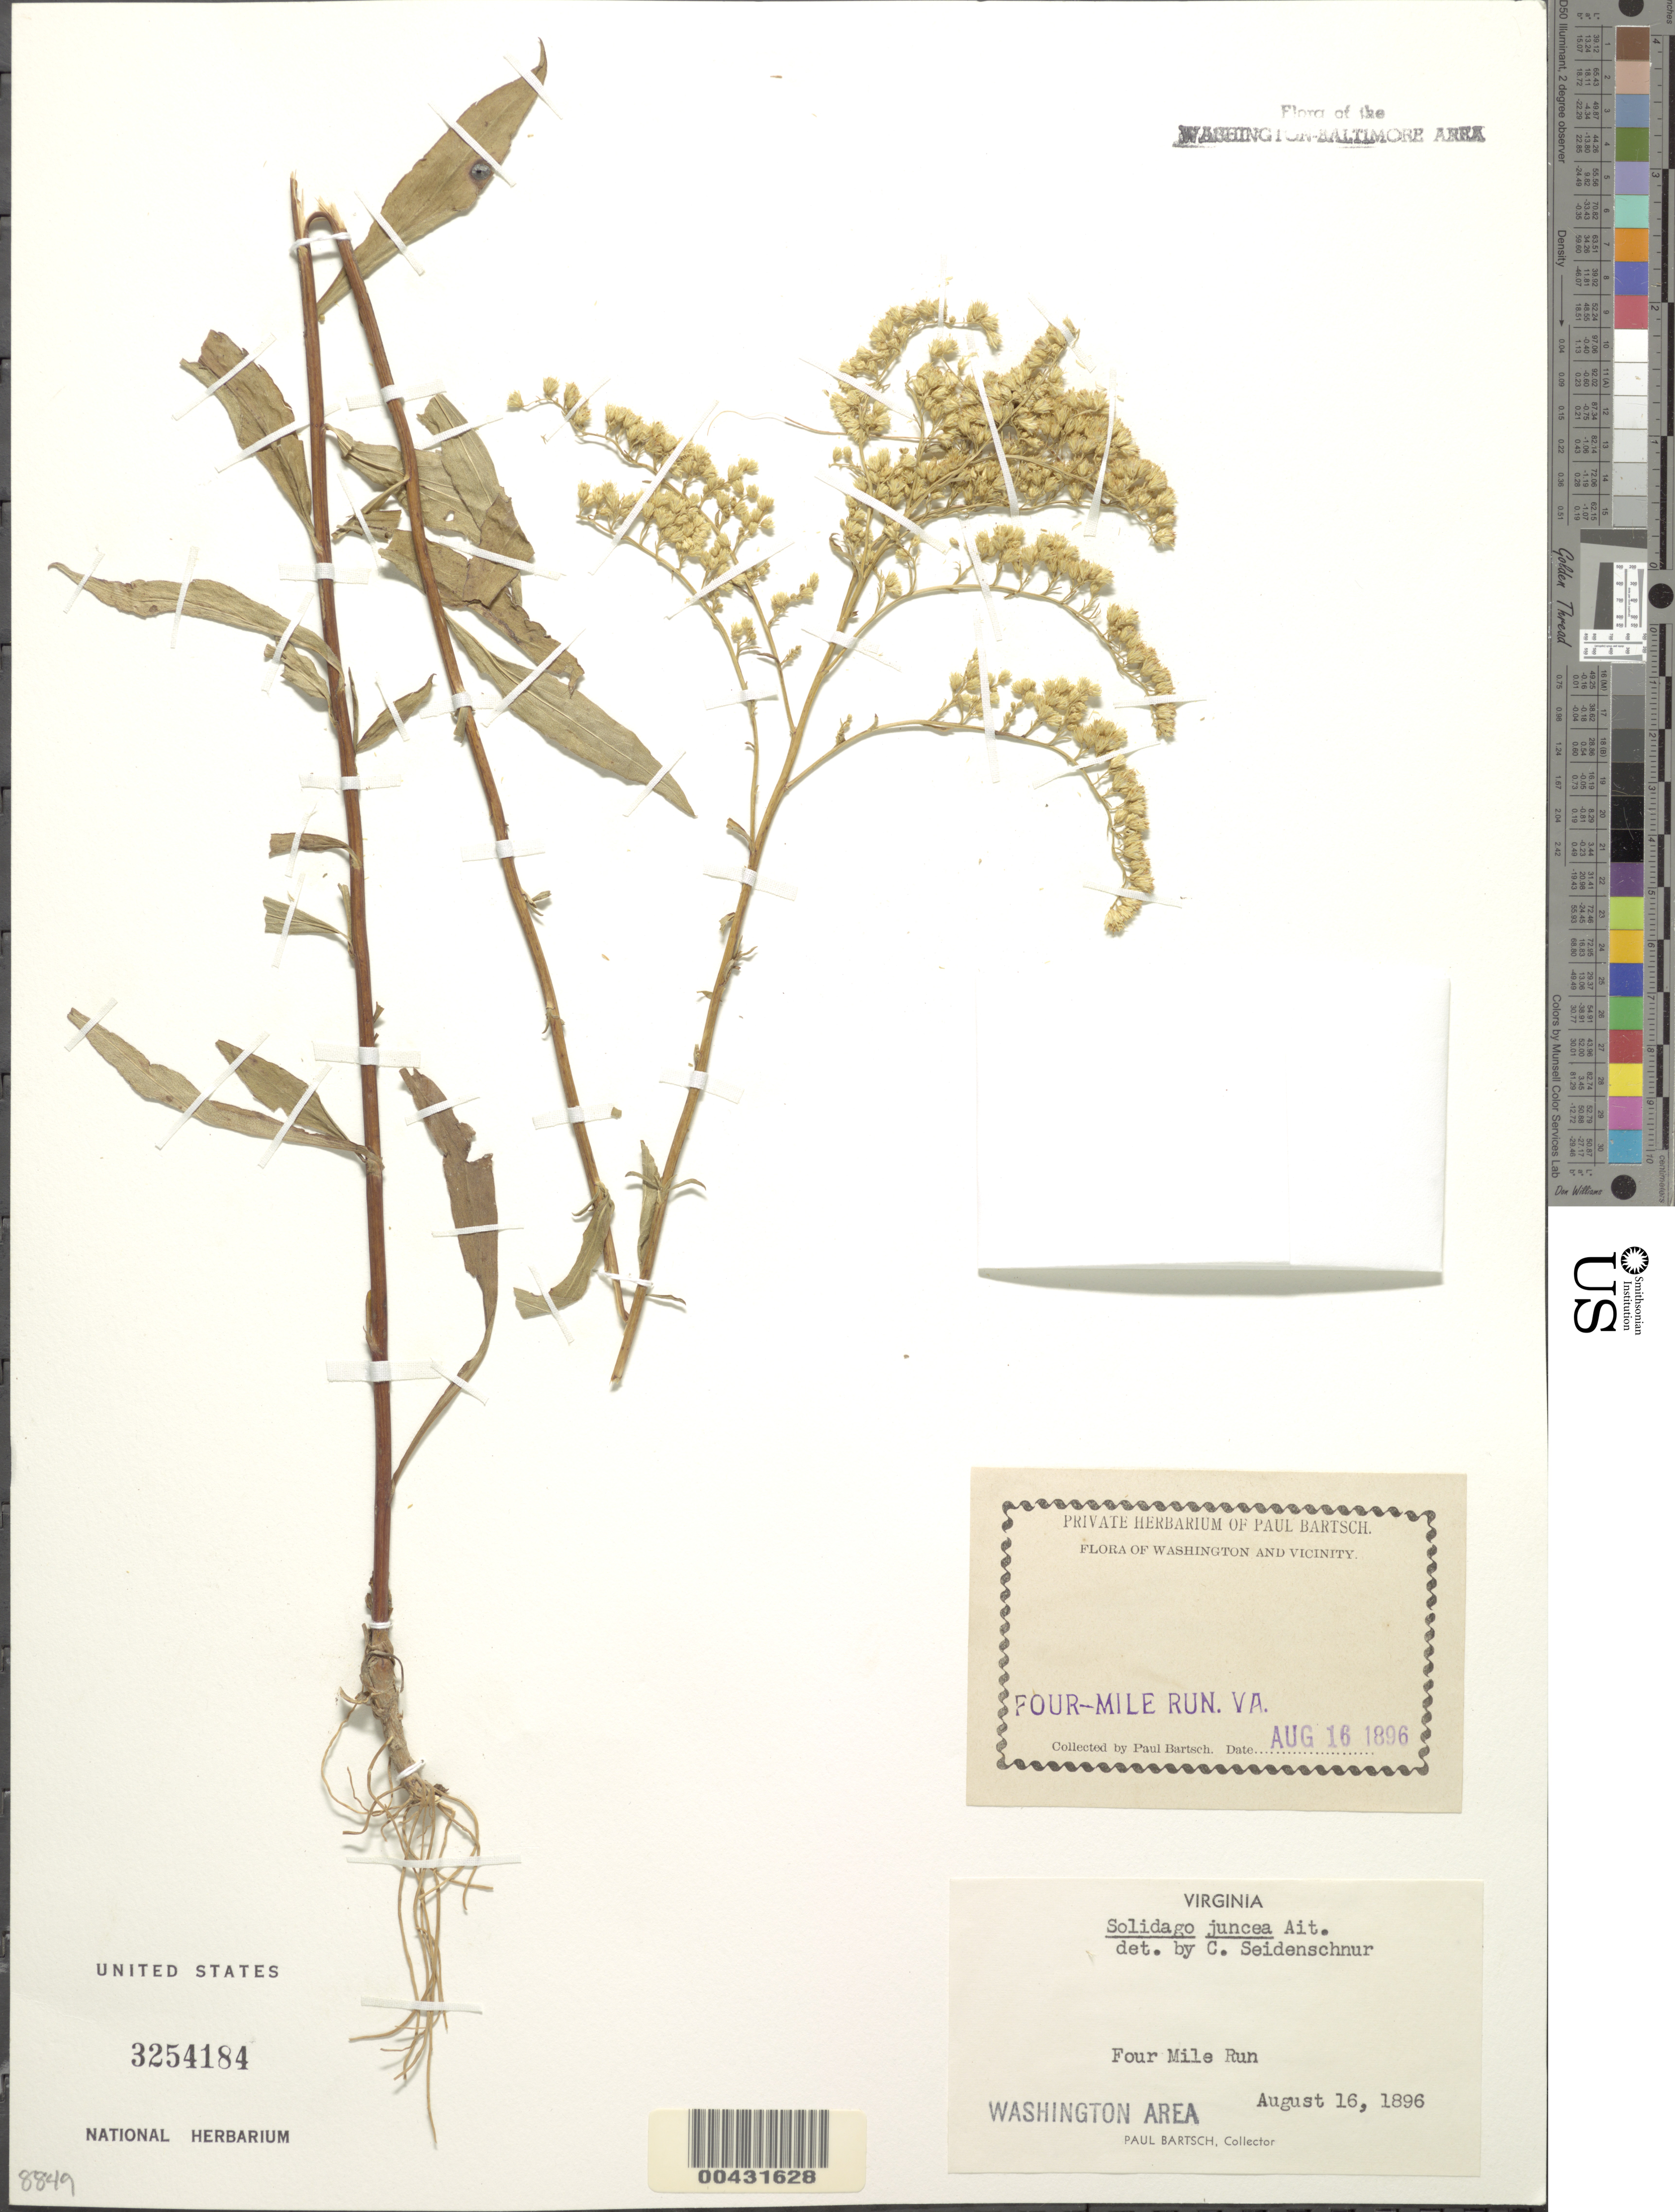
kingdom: Plantae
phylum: Tracheophyta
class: Magnoliopsida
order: Asterales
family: Asteraceae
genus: Solidago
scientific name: Solidago juncea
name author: Aiton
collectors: P. Bartsch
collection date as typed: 16 Aug 1896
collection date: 1896-08-16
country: United States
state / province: Virginia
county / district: Arlington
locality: Four Mile Run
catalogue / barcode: US 3254184